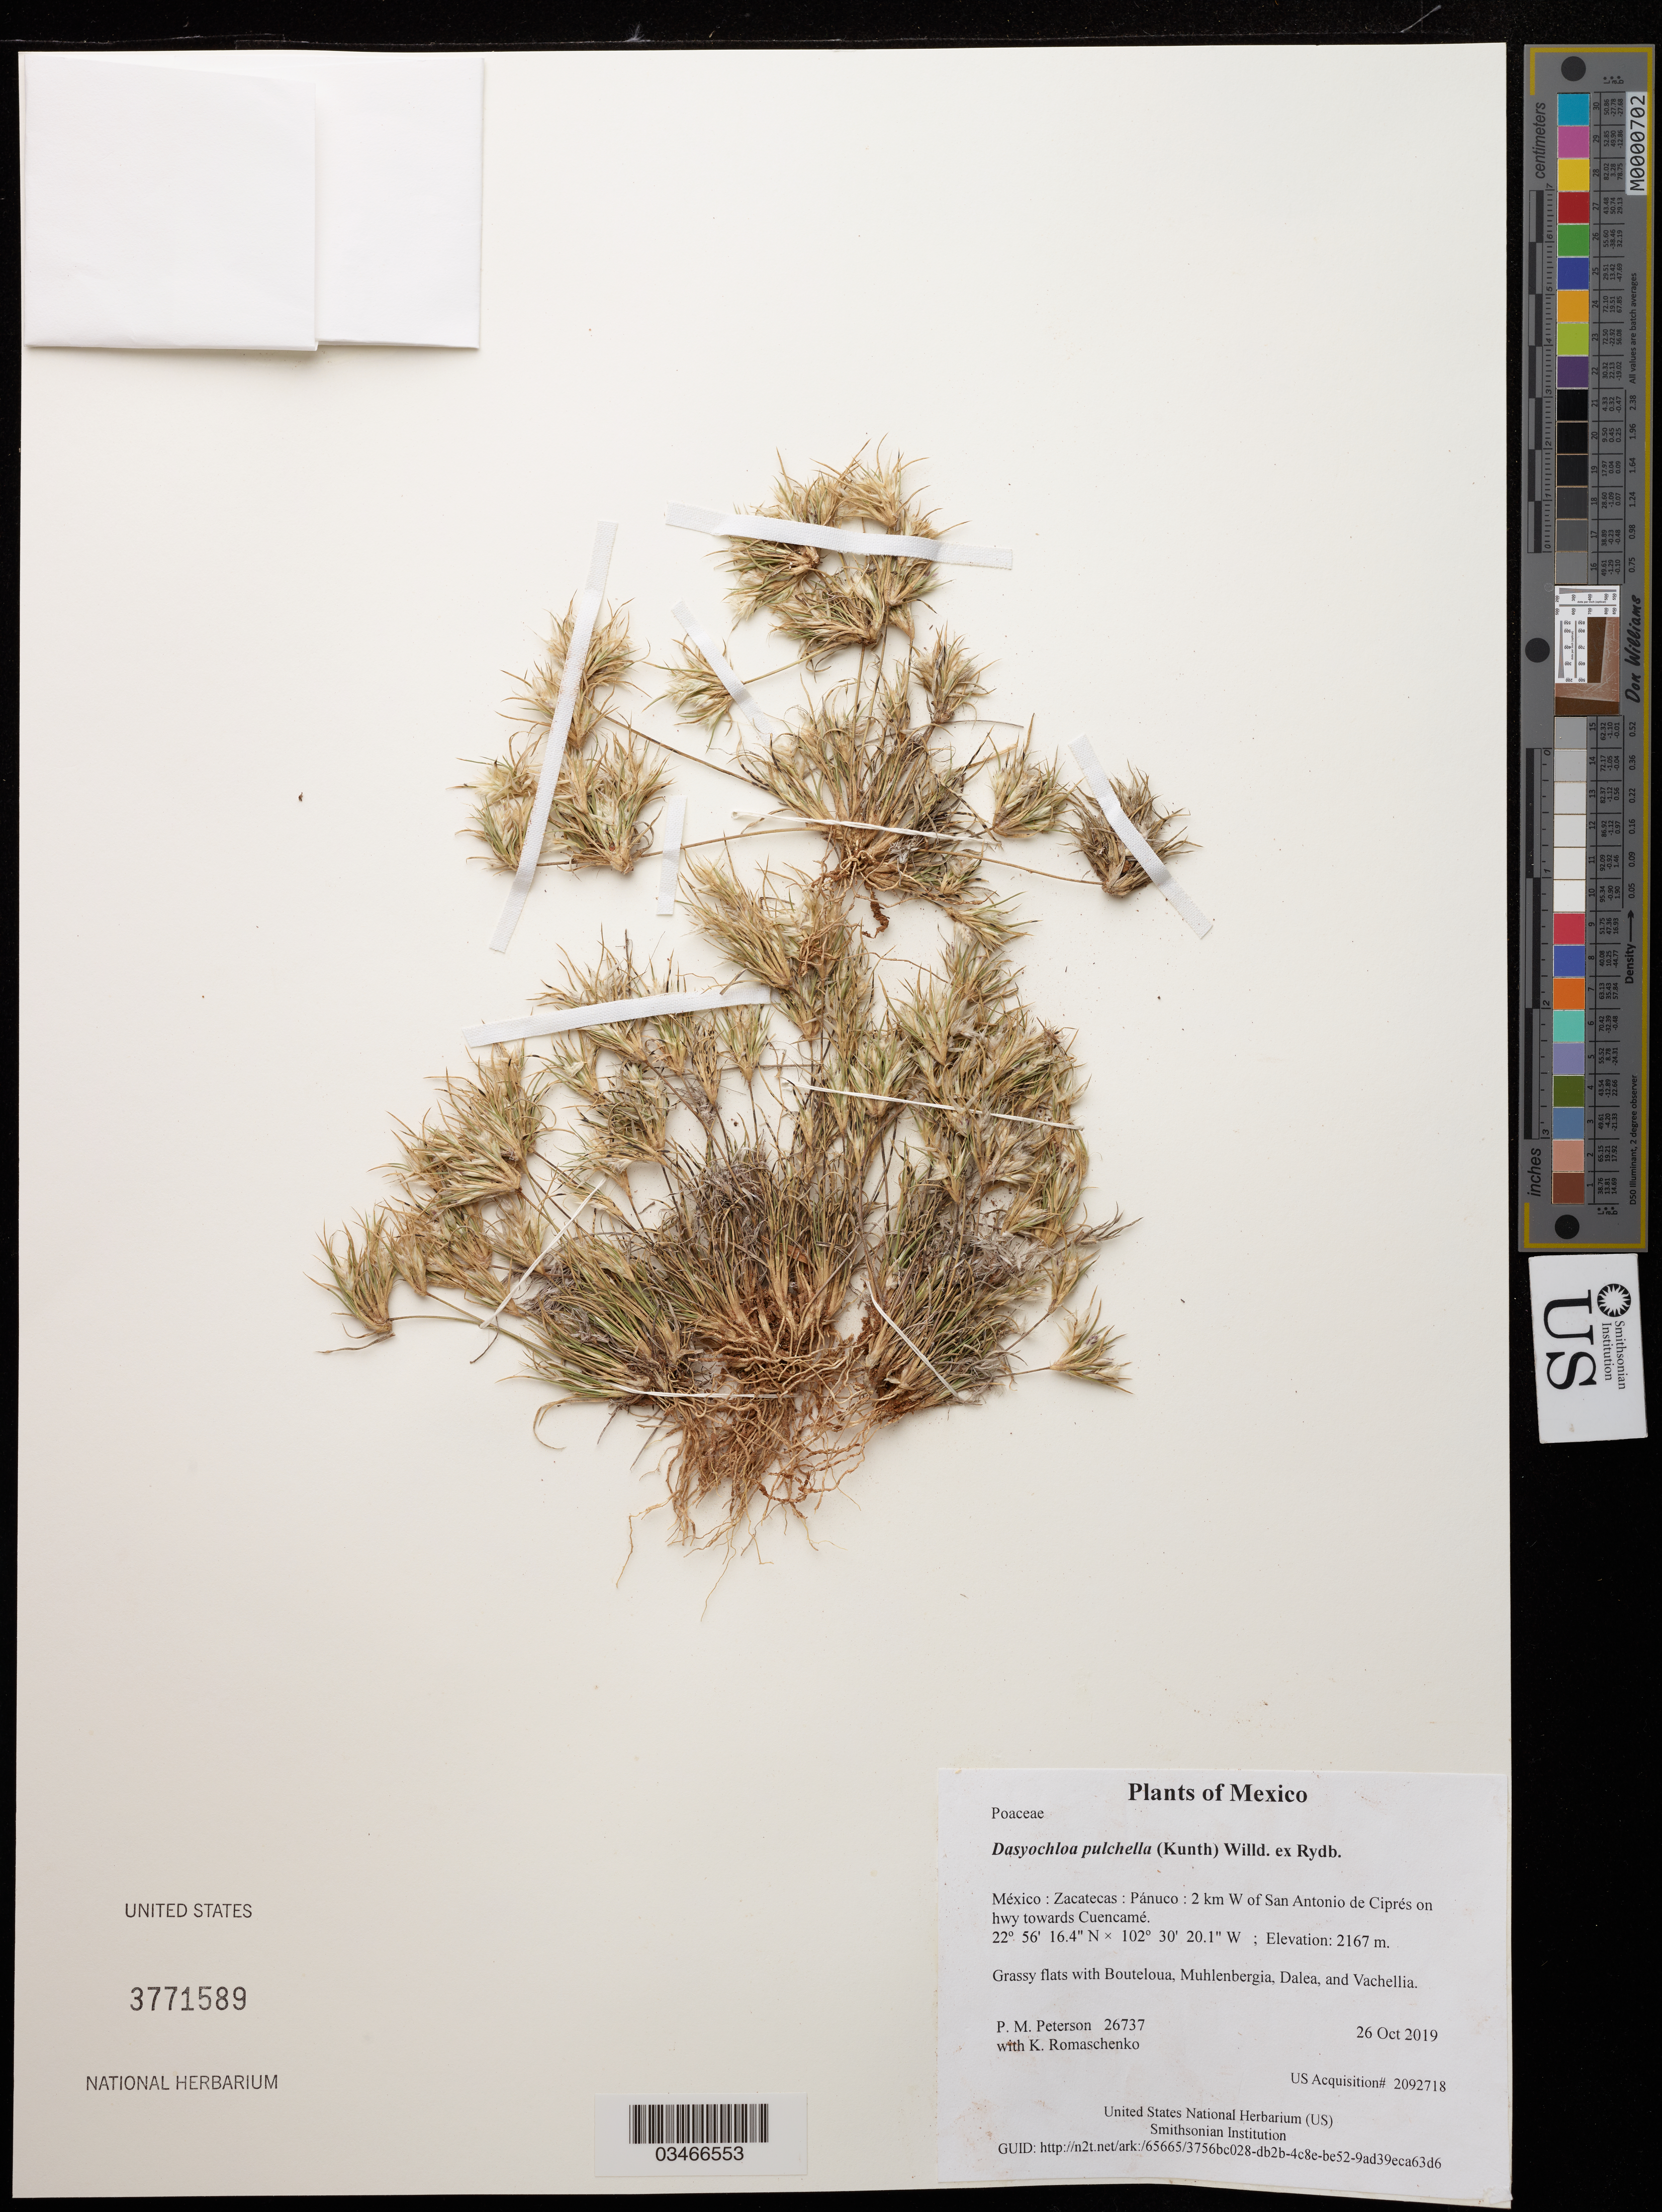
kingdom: Plantae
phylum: Tracheophyta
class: Liliopsida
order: Poales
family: Poaceae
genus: Dasyochloa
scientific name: Dasyochloa pulchella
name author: (Kunth) Willd. ex Rydb.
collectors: P. M. Peterson & K. Romaschenko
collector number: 26737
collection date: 2019-10-26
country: México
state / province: Zacatecas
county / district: Pánuco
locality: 2 km W of San Antonio de Ciprés on hwy towards Cuencamé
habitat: Grassy flats with Bouteloua, Muhlenbergia, Dalea, and Vachellia.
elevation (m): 2167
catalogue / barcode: US 3771589